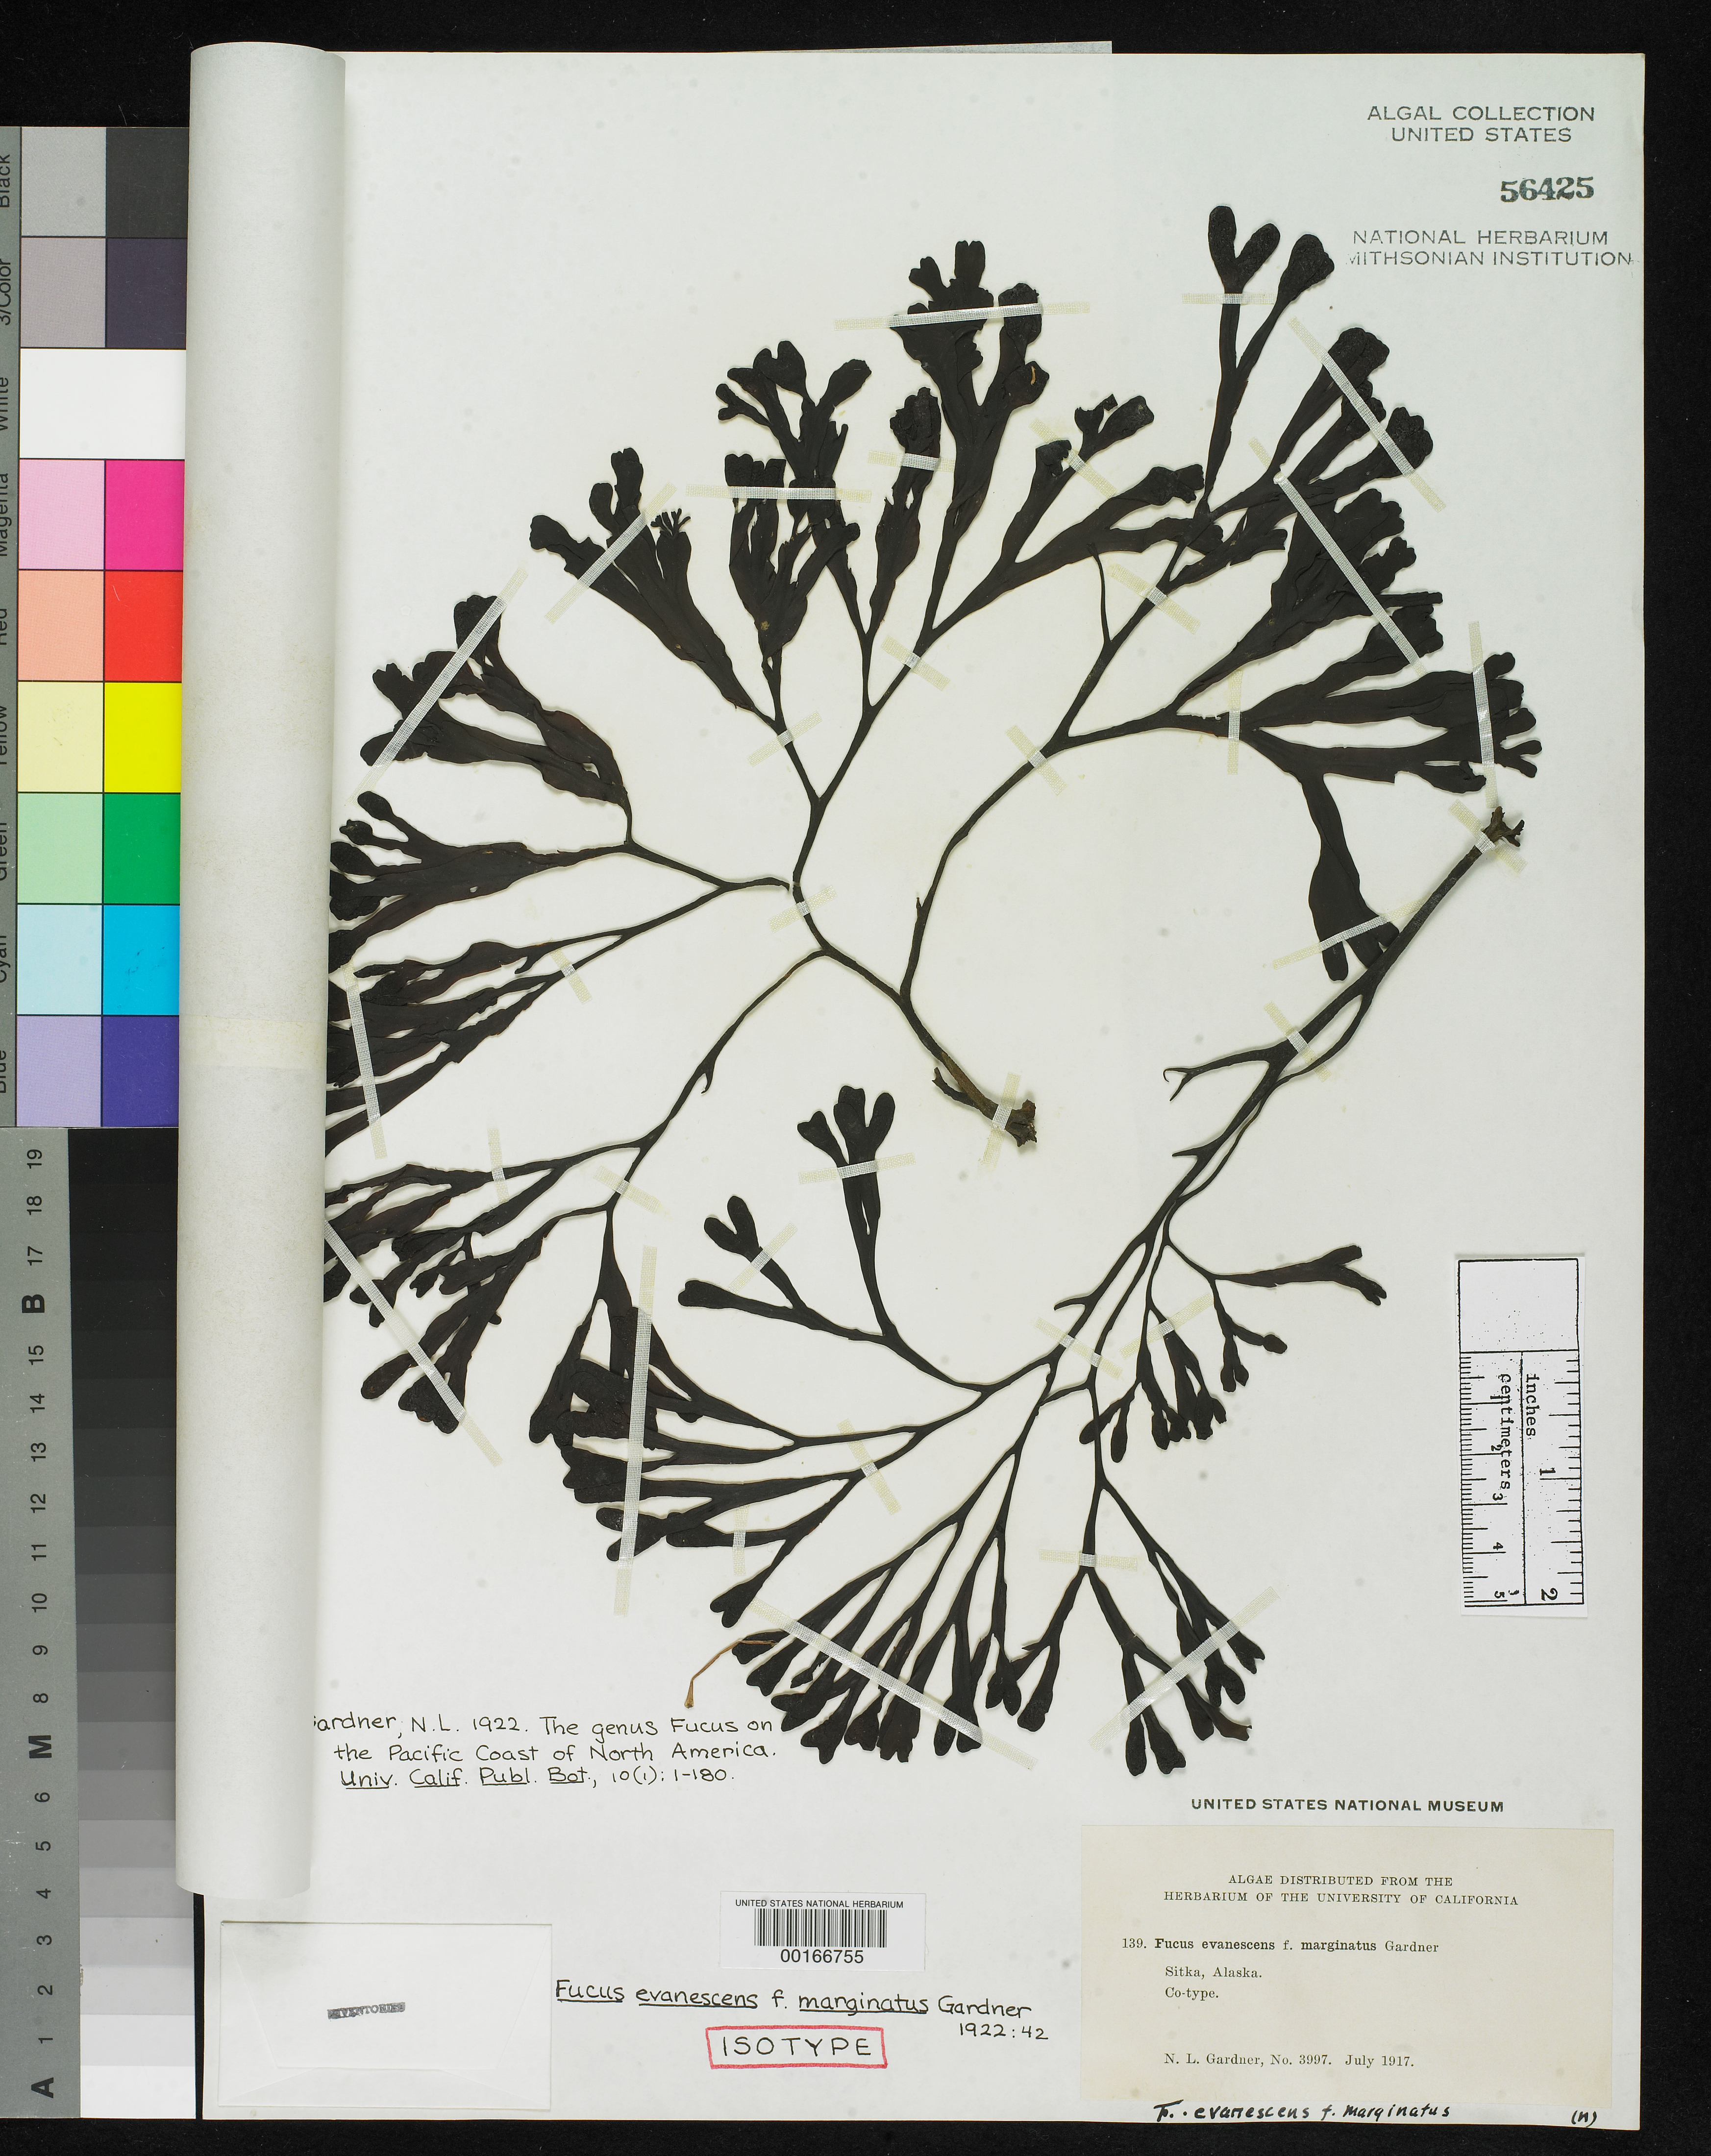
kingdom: Chromista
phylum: Ochrophyta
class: Phaeophyceae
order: Fucales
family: Fucaceae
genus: Fucus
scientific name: Fucus evanescens f. marginatus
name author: N.L. Gardner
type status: Isotype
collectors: N. Gardner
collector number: NLG 3997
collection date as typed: Jul 1917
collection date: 1917-07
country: United States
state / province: Alaska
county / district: Sitka Division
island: Baranof Island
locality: Sitka.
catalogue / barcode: US 56425